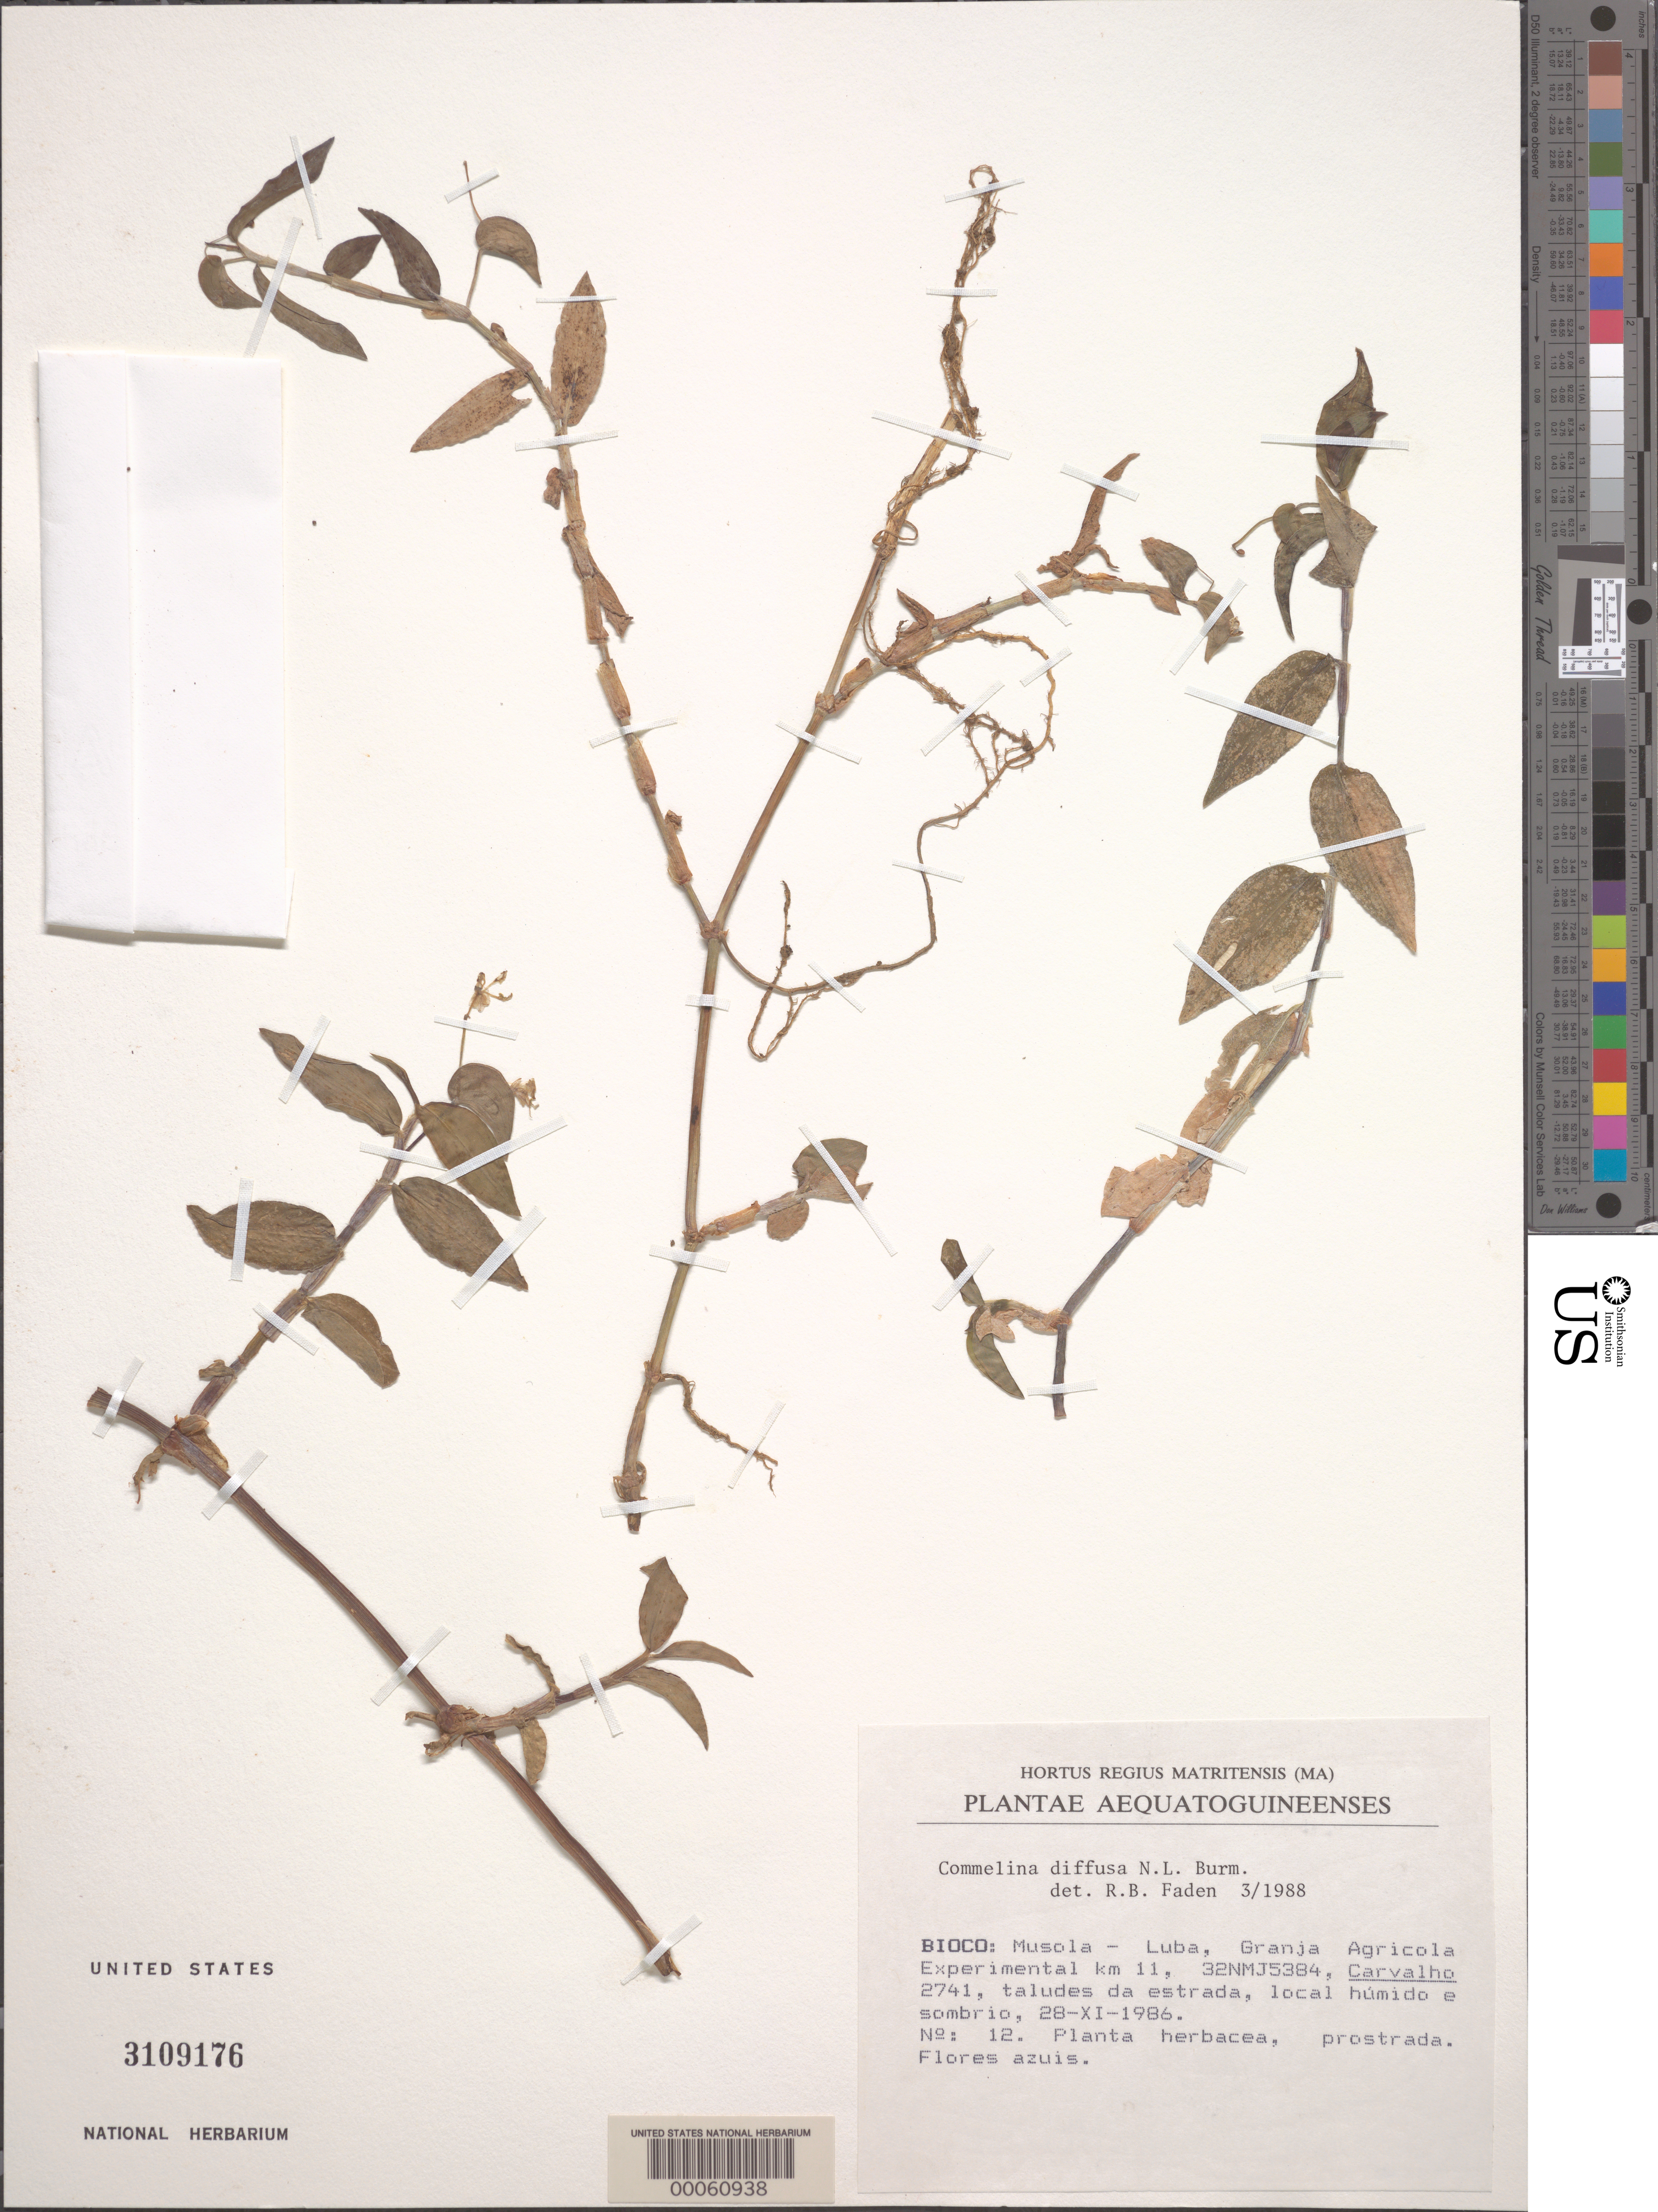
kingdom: Plantae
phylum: Tracheophyta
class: Liliopsida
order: Commelinales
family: Commelinaceae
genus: Commelina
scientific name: Commelina diffusa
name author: Burm. f.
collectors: A. M. Carvalho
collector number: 2741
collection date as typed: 28 Nov 1986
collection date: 1986-11-28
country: Equatorial Guinea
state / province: Bioko Norte / Bioko Sur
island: Bioko Island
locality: Musola, Luba, Granja Agricola Experimental km 11. [former Province of Fernando Pó (Bioko).]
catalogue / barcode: US 3109176